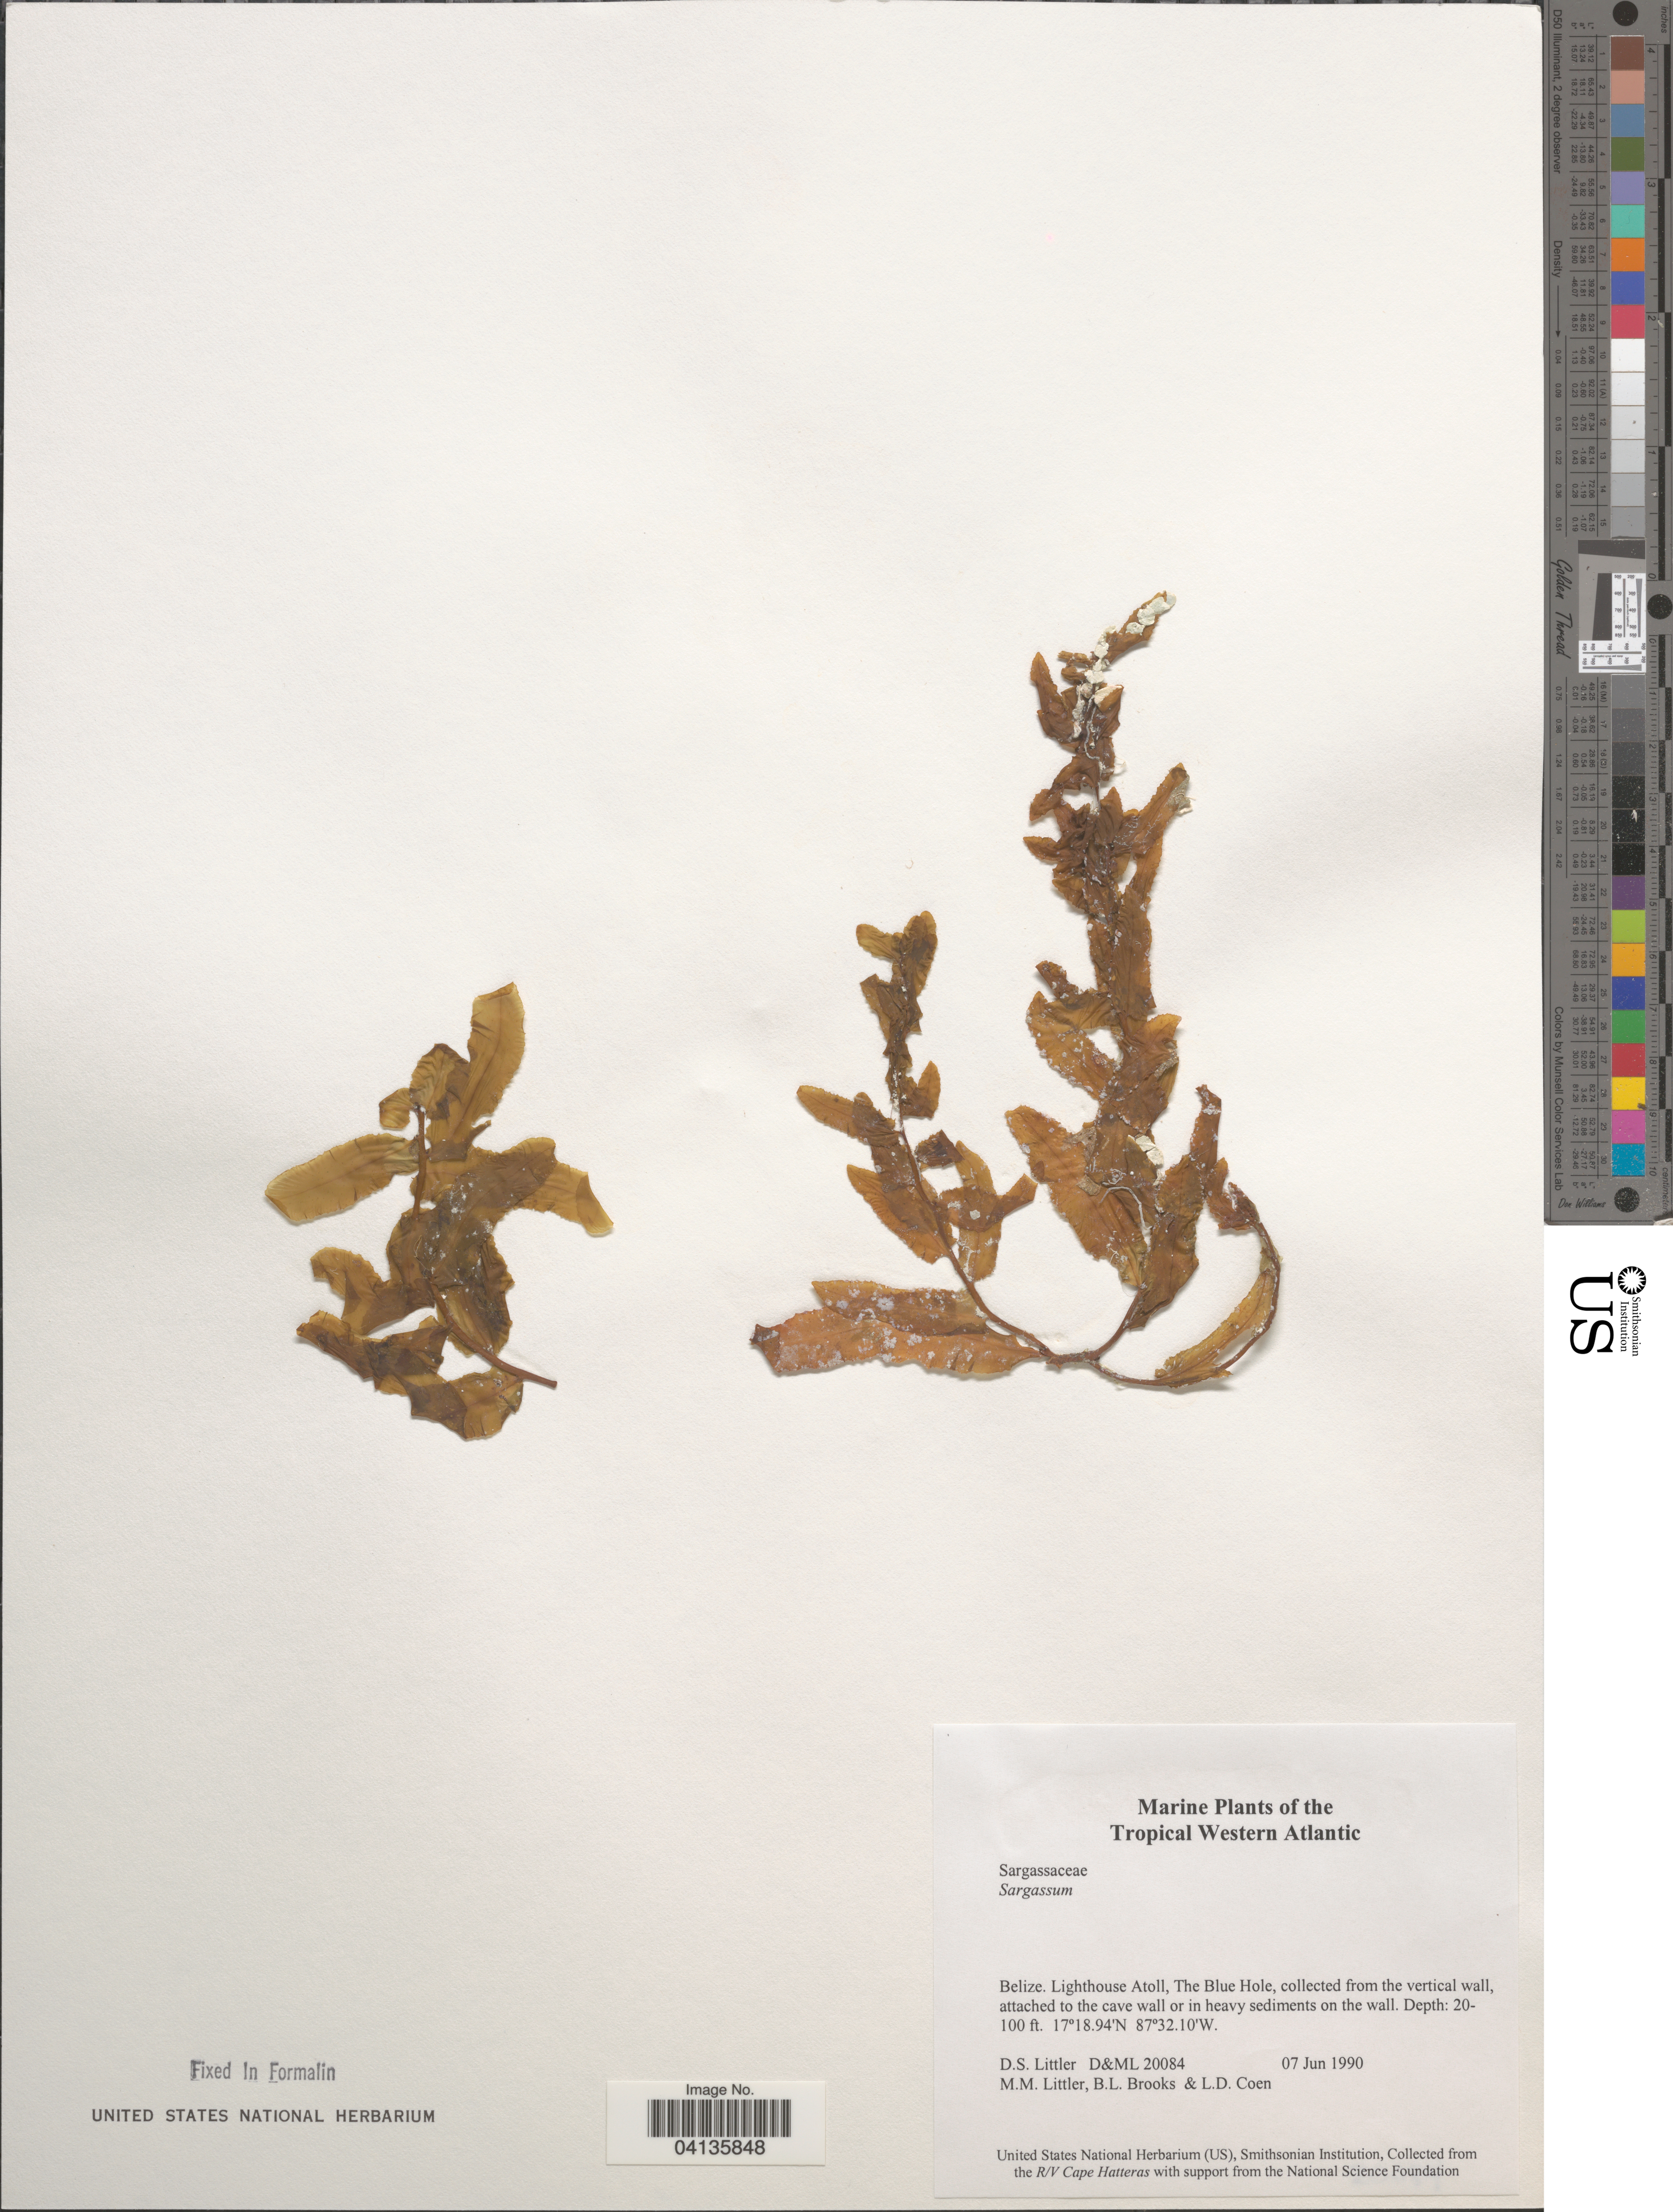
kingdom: Chromista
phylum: Ochrophyta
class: Phaeophyceae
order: Fucales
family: Sargassaceae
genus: Sargassum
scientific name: Sargassum sp.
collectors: D. S. Littler, B. Brooks & L. Coen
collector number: D&ML 20084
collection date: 1990-06-07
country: Belize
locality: Lighthouse Atoll, The Blue Hole. The Tropical Western Atlantic.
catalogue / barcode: US 238690